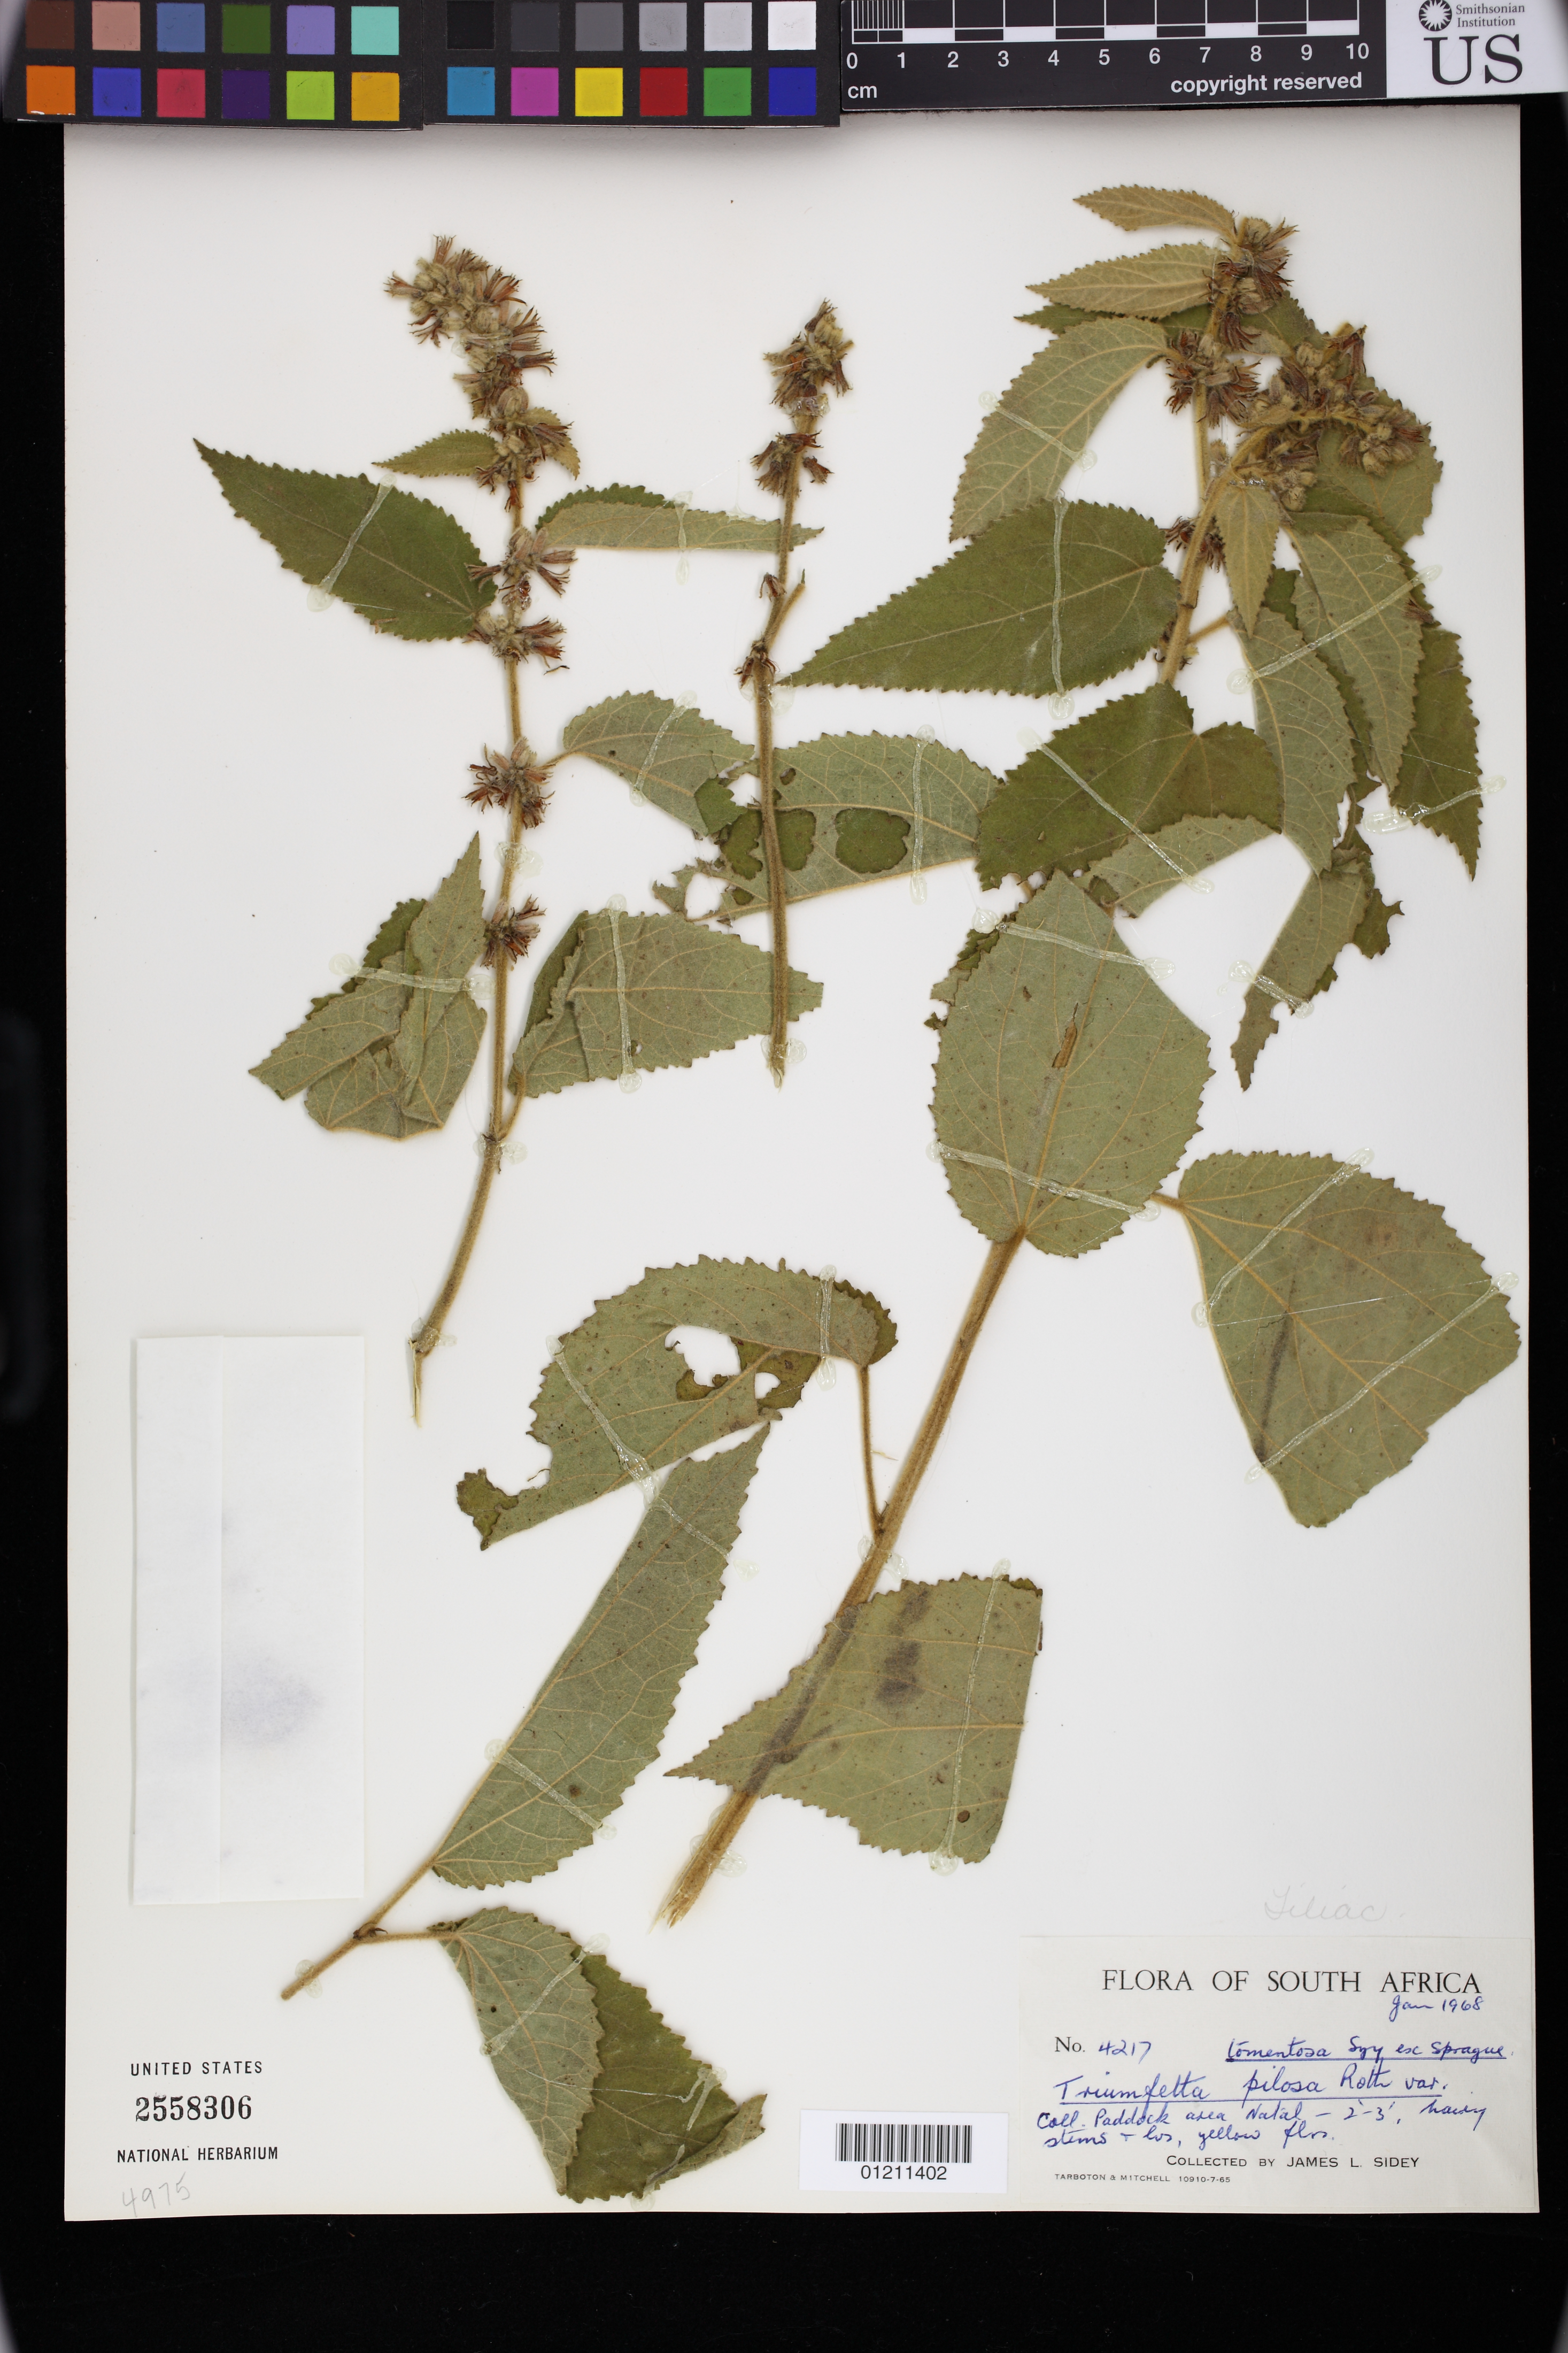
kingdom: Plantae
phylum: Tracheophyta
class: Magnoliopsida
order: Malvales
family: Malvaceae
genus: Triumfetta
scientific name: Triumfetta pilosa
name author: Roth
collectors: J. L. Sidey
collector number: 4217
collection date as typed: Jan 1968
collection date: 1968-01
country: South Africa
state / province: KwaZulu-Natal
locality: Coll. paddock area Natal.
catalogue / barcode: US 2558306